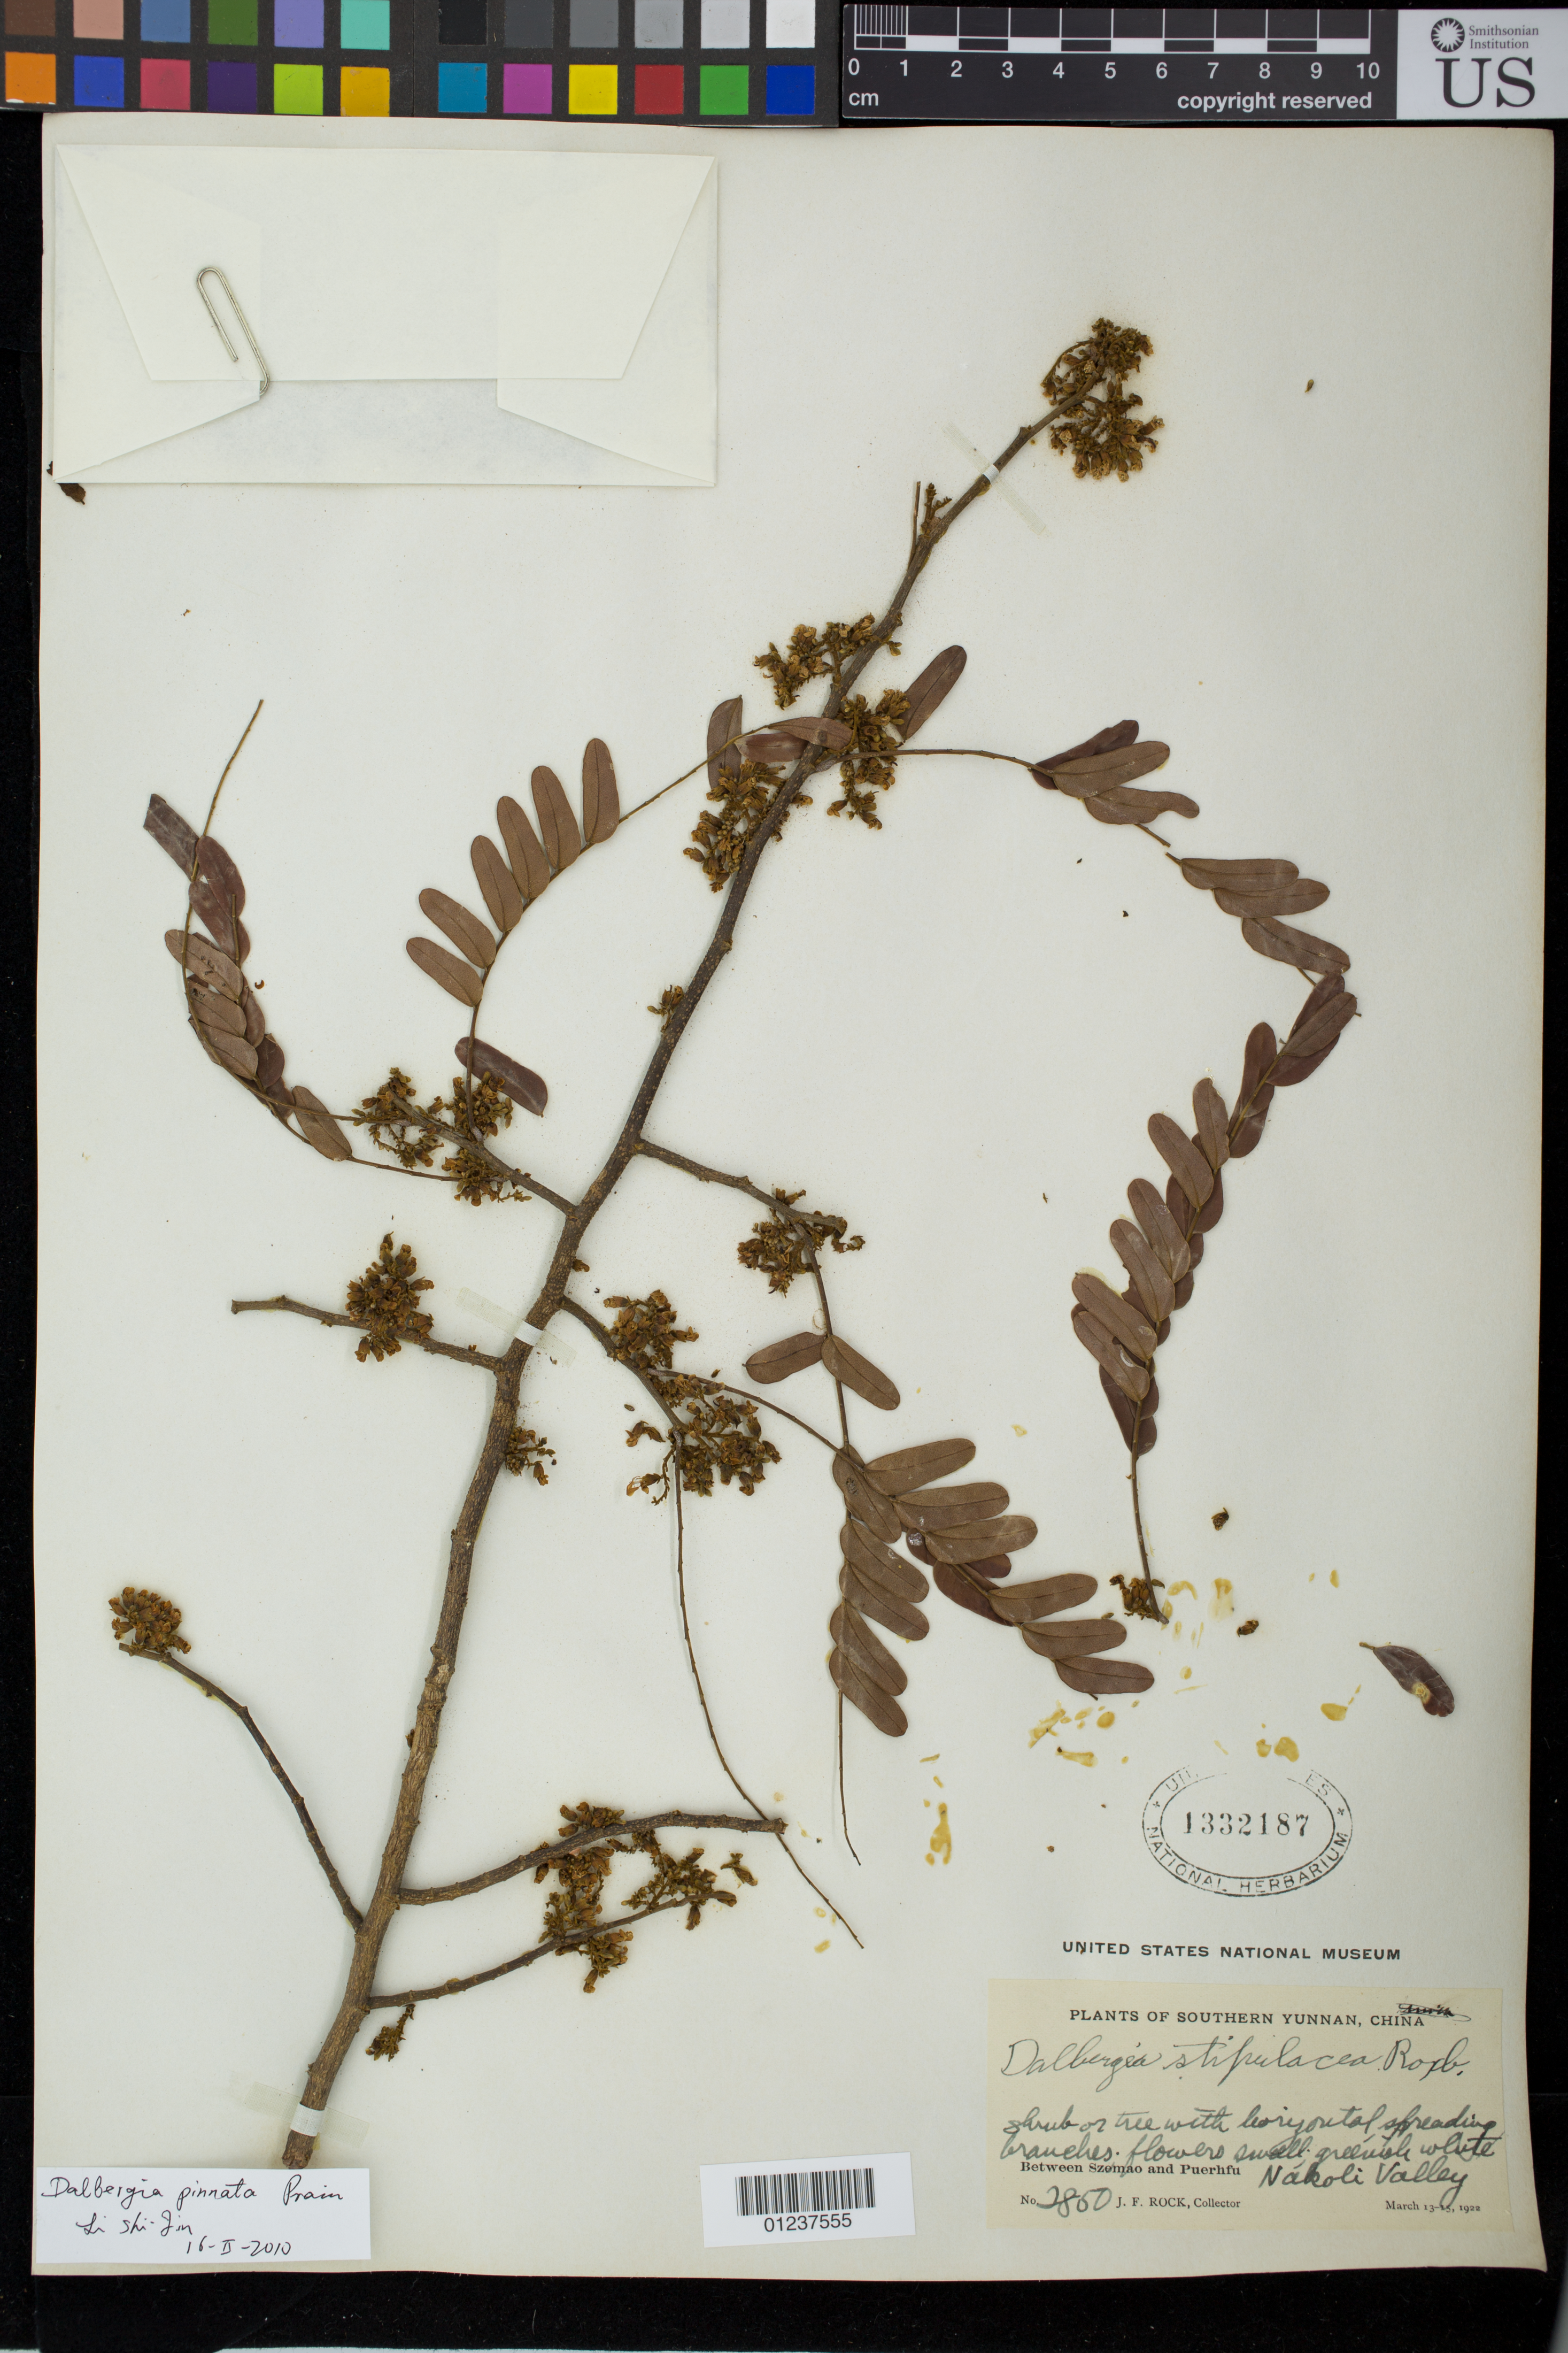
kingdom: Plantae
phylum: Tracheophyta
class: Magnoliopsida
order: Fabales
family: Fabaceae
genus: Dalbergia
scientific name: Dalbergia pinnata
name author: (Lour.) Prain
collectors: J. F. Rock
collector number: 2850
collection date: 1922-03-13/1922-03-15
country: China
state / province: Yunnan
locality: Between Szemao and Puerhfu. Nakoli Valley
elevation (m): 1620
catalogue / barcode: US 1332187